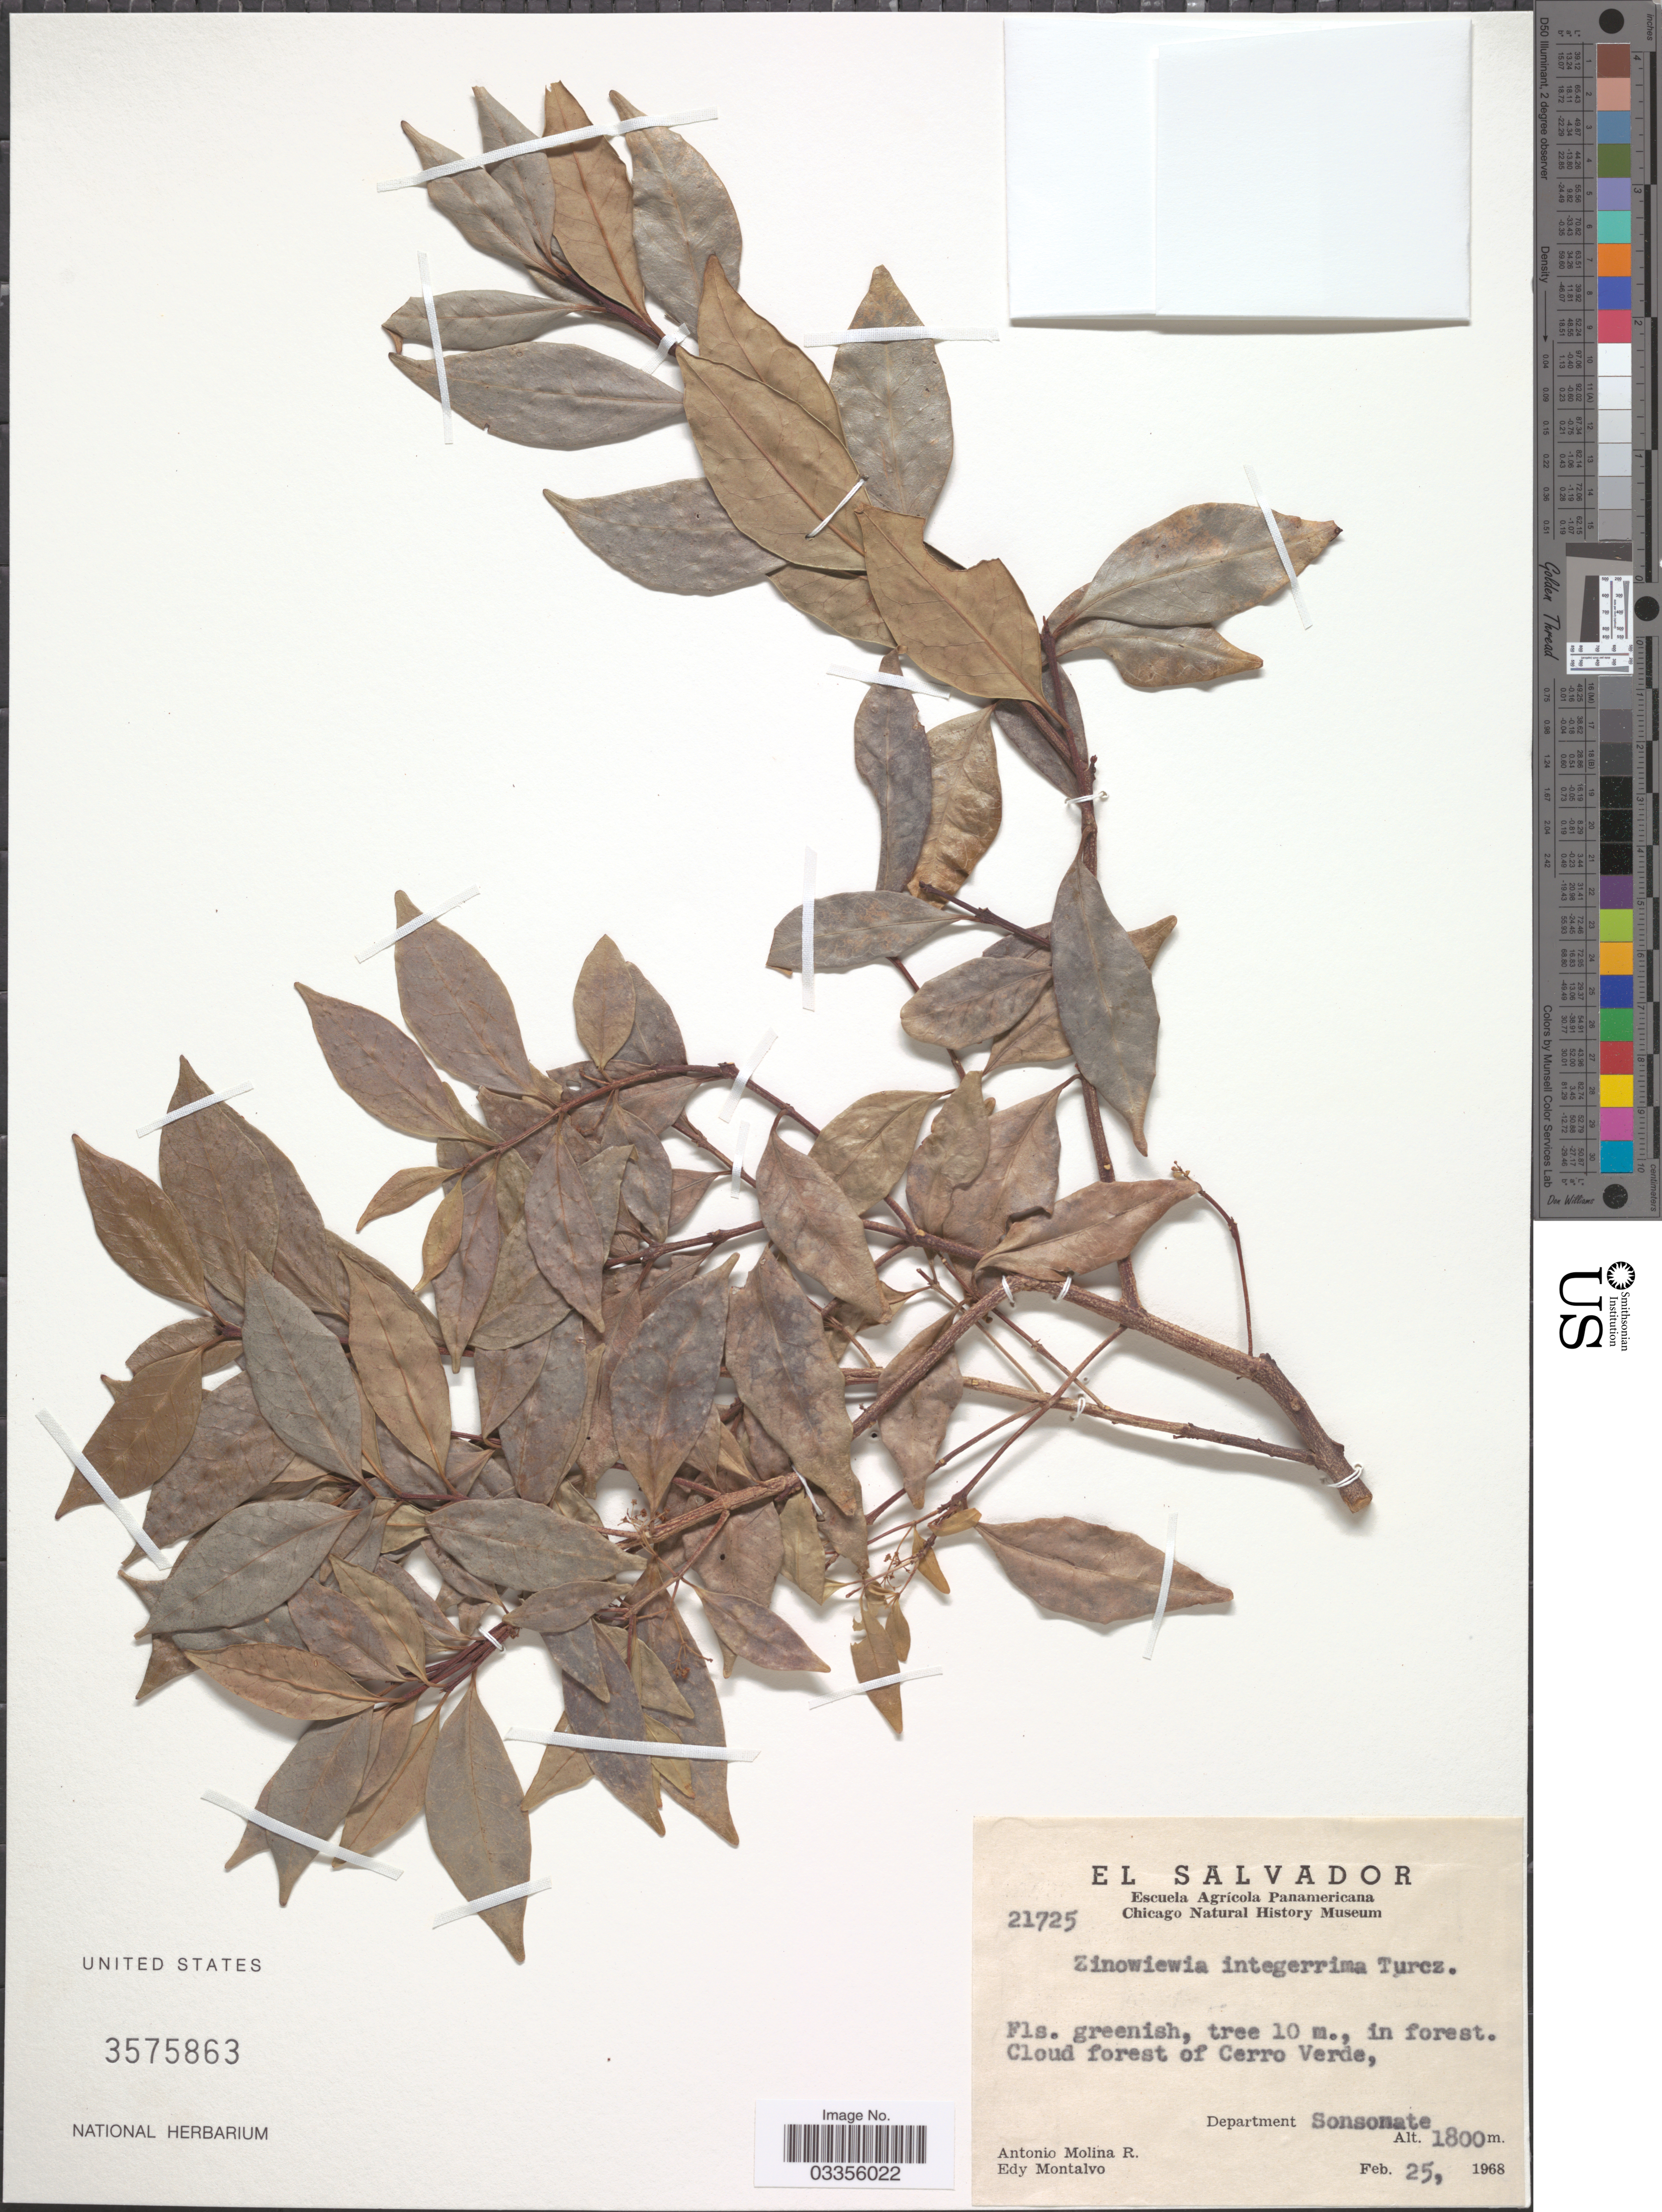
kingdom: Plantae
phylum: Tracheophyta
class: Magnoliopsida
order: Celastrales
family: Celastraceae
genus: Zinowiewia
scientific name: Zinowiewia integerrima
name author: (Turcz.) Turcz.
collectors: A. Molina R. & E. A. Montalvo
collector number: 21725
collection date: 1968-02-25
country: El Salvador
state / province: Sonsonate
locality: Cloud forest of Cerro Verde, Department Sonsonate.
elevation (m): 1800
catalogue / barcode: US 3575863